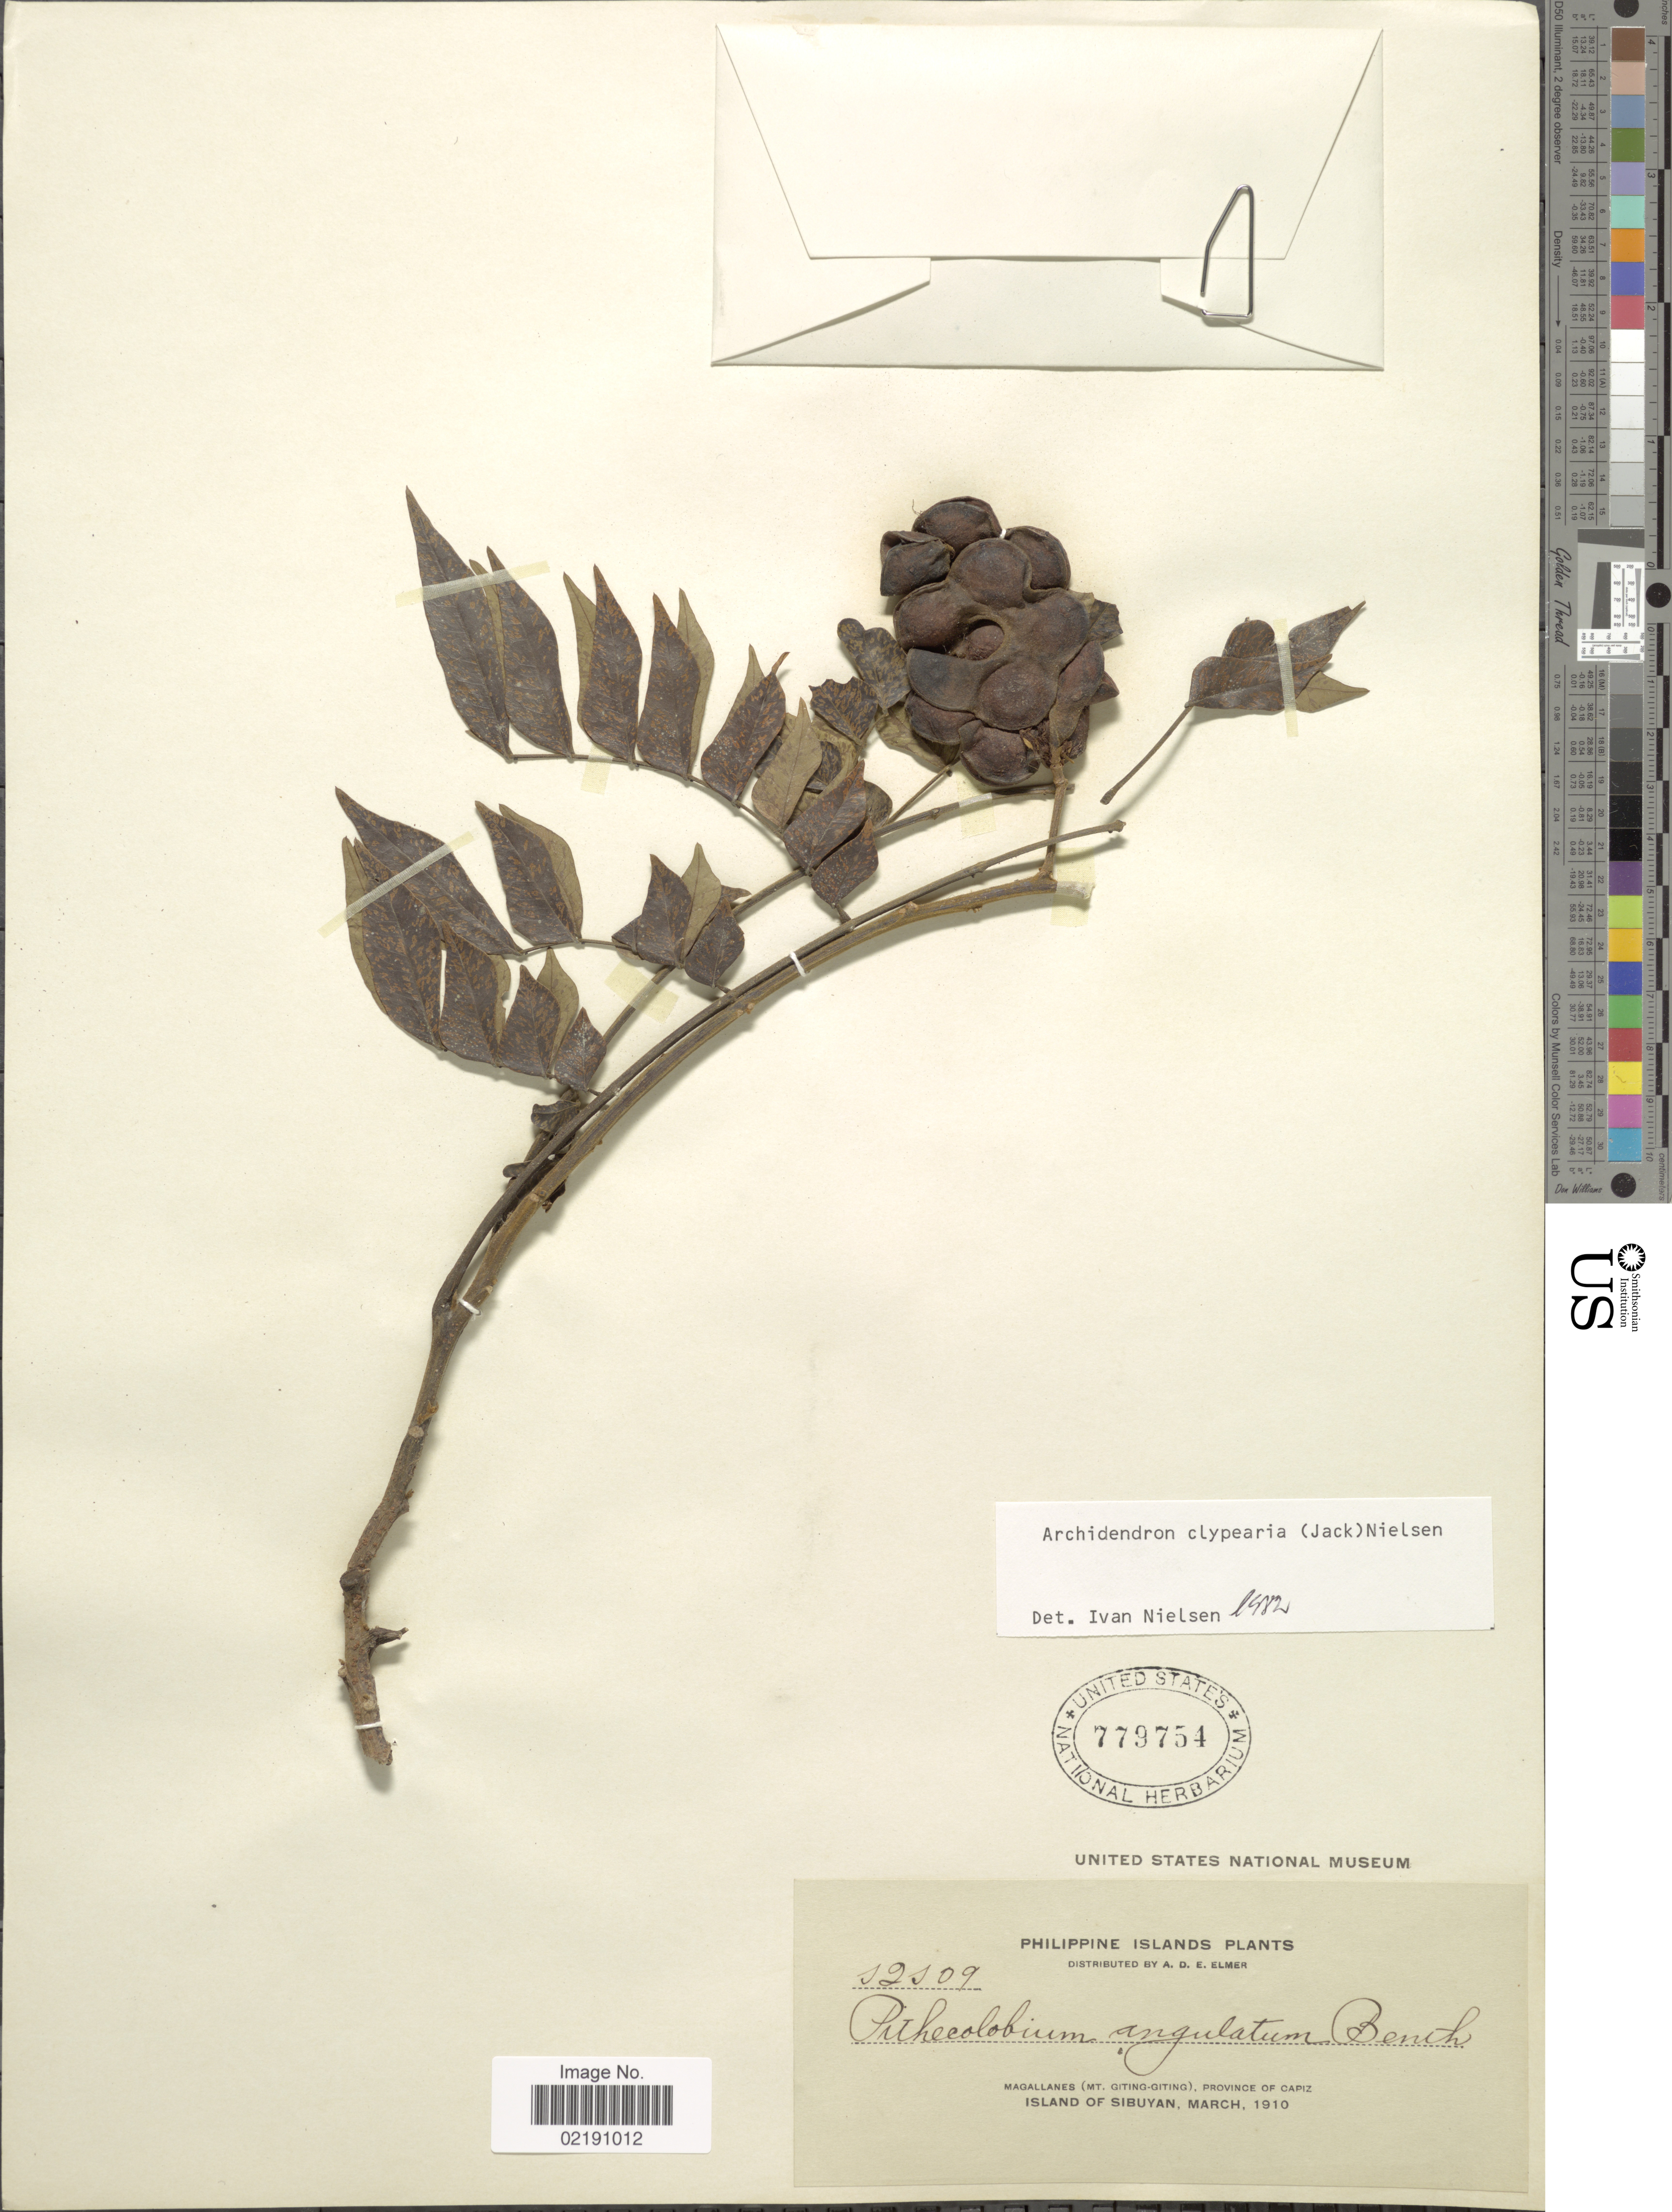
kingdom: Plantae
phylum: Tracheophyta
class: Magnoliopsida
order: Fabales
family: Fabaceae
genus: Archidendron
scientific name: Archidendron clypearia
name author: (Jack) I.C. Nielsen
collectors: A. D. E. Elmer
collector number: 12109*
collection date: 1910-03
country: Philippines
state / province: Western Visayas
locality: Philippine Islands. Magallanes (Mt. Giting-Giting), Province of Capiz. Island of Sibuyan.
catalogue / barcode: US 779754